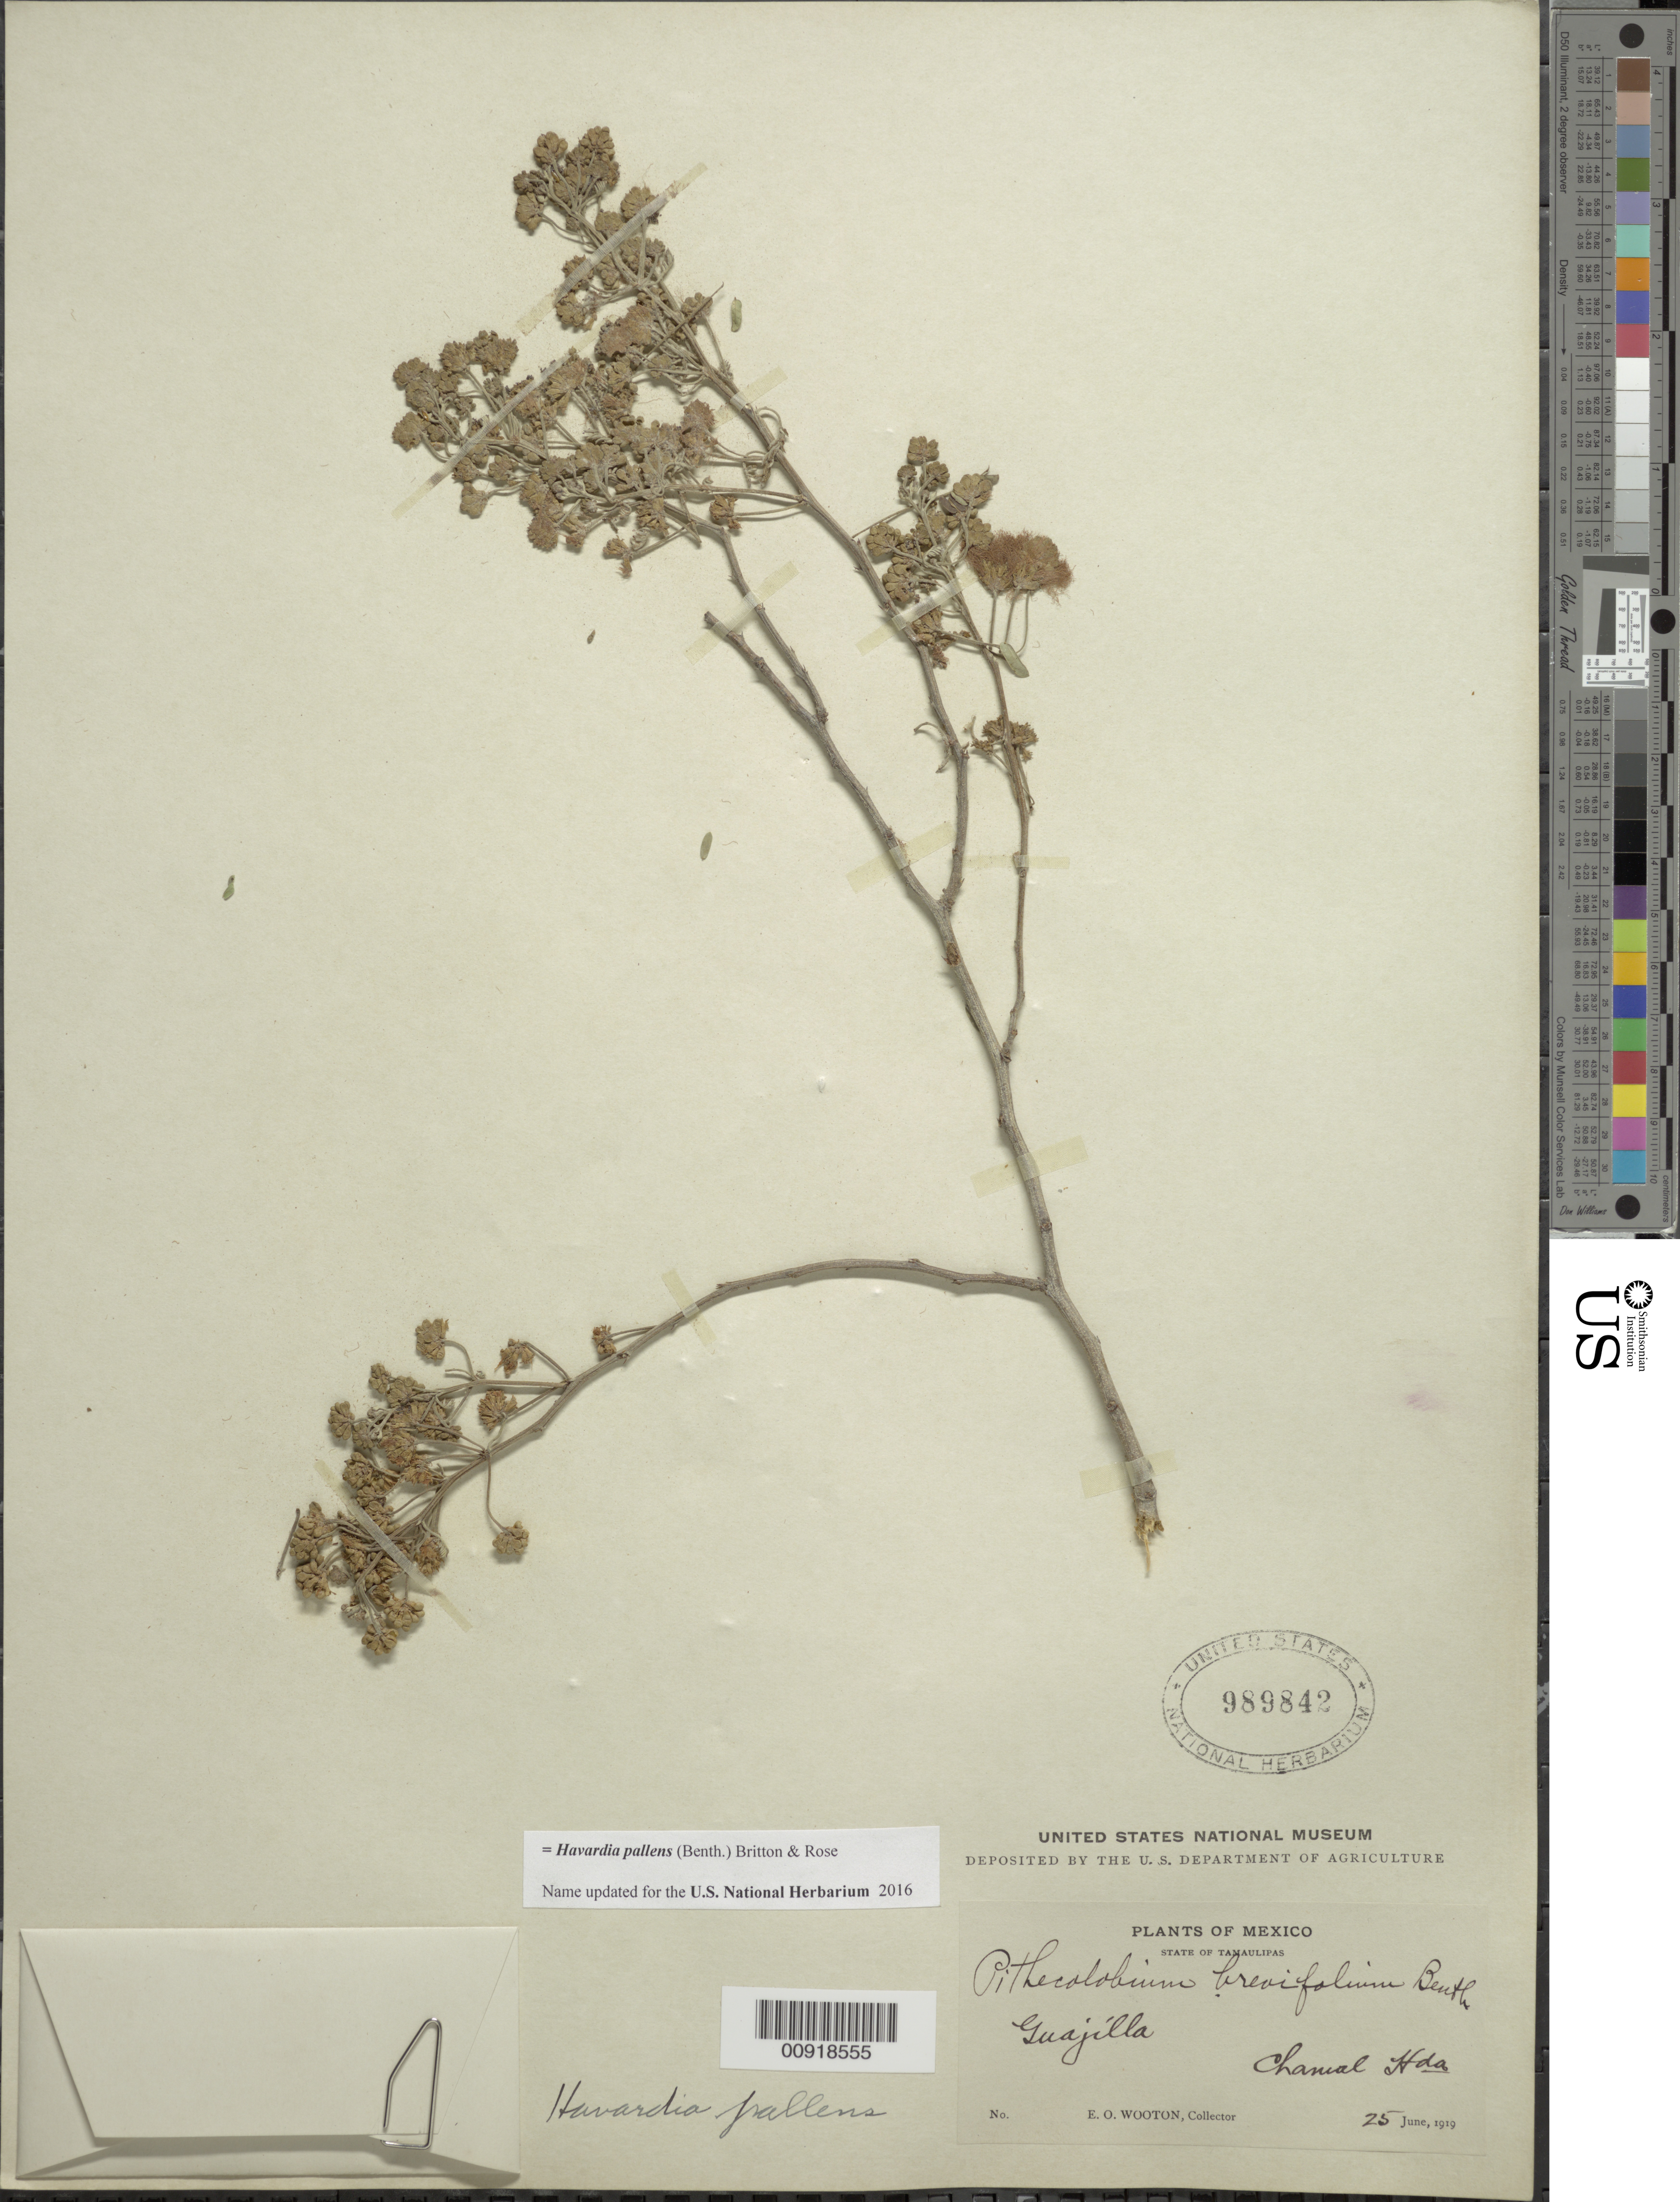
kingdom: Plantae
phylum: Tracheophyta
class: Magnoliopsida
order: Fabales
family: Fabaceae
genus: Havardia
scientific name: Havardia pallens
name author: (Benth.) Britton & Rose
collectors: E. O. Wooton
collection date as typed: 25 Jun 1919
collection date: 1919-06-25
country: Mexico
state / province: Tamaulipas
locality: Chamal Hacienda, State of Tamaulipas.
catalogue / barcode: US 989842